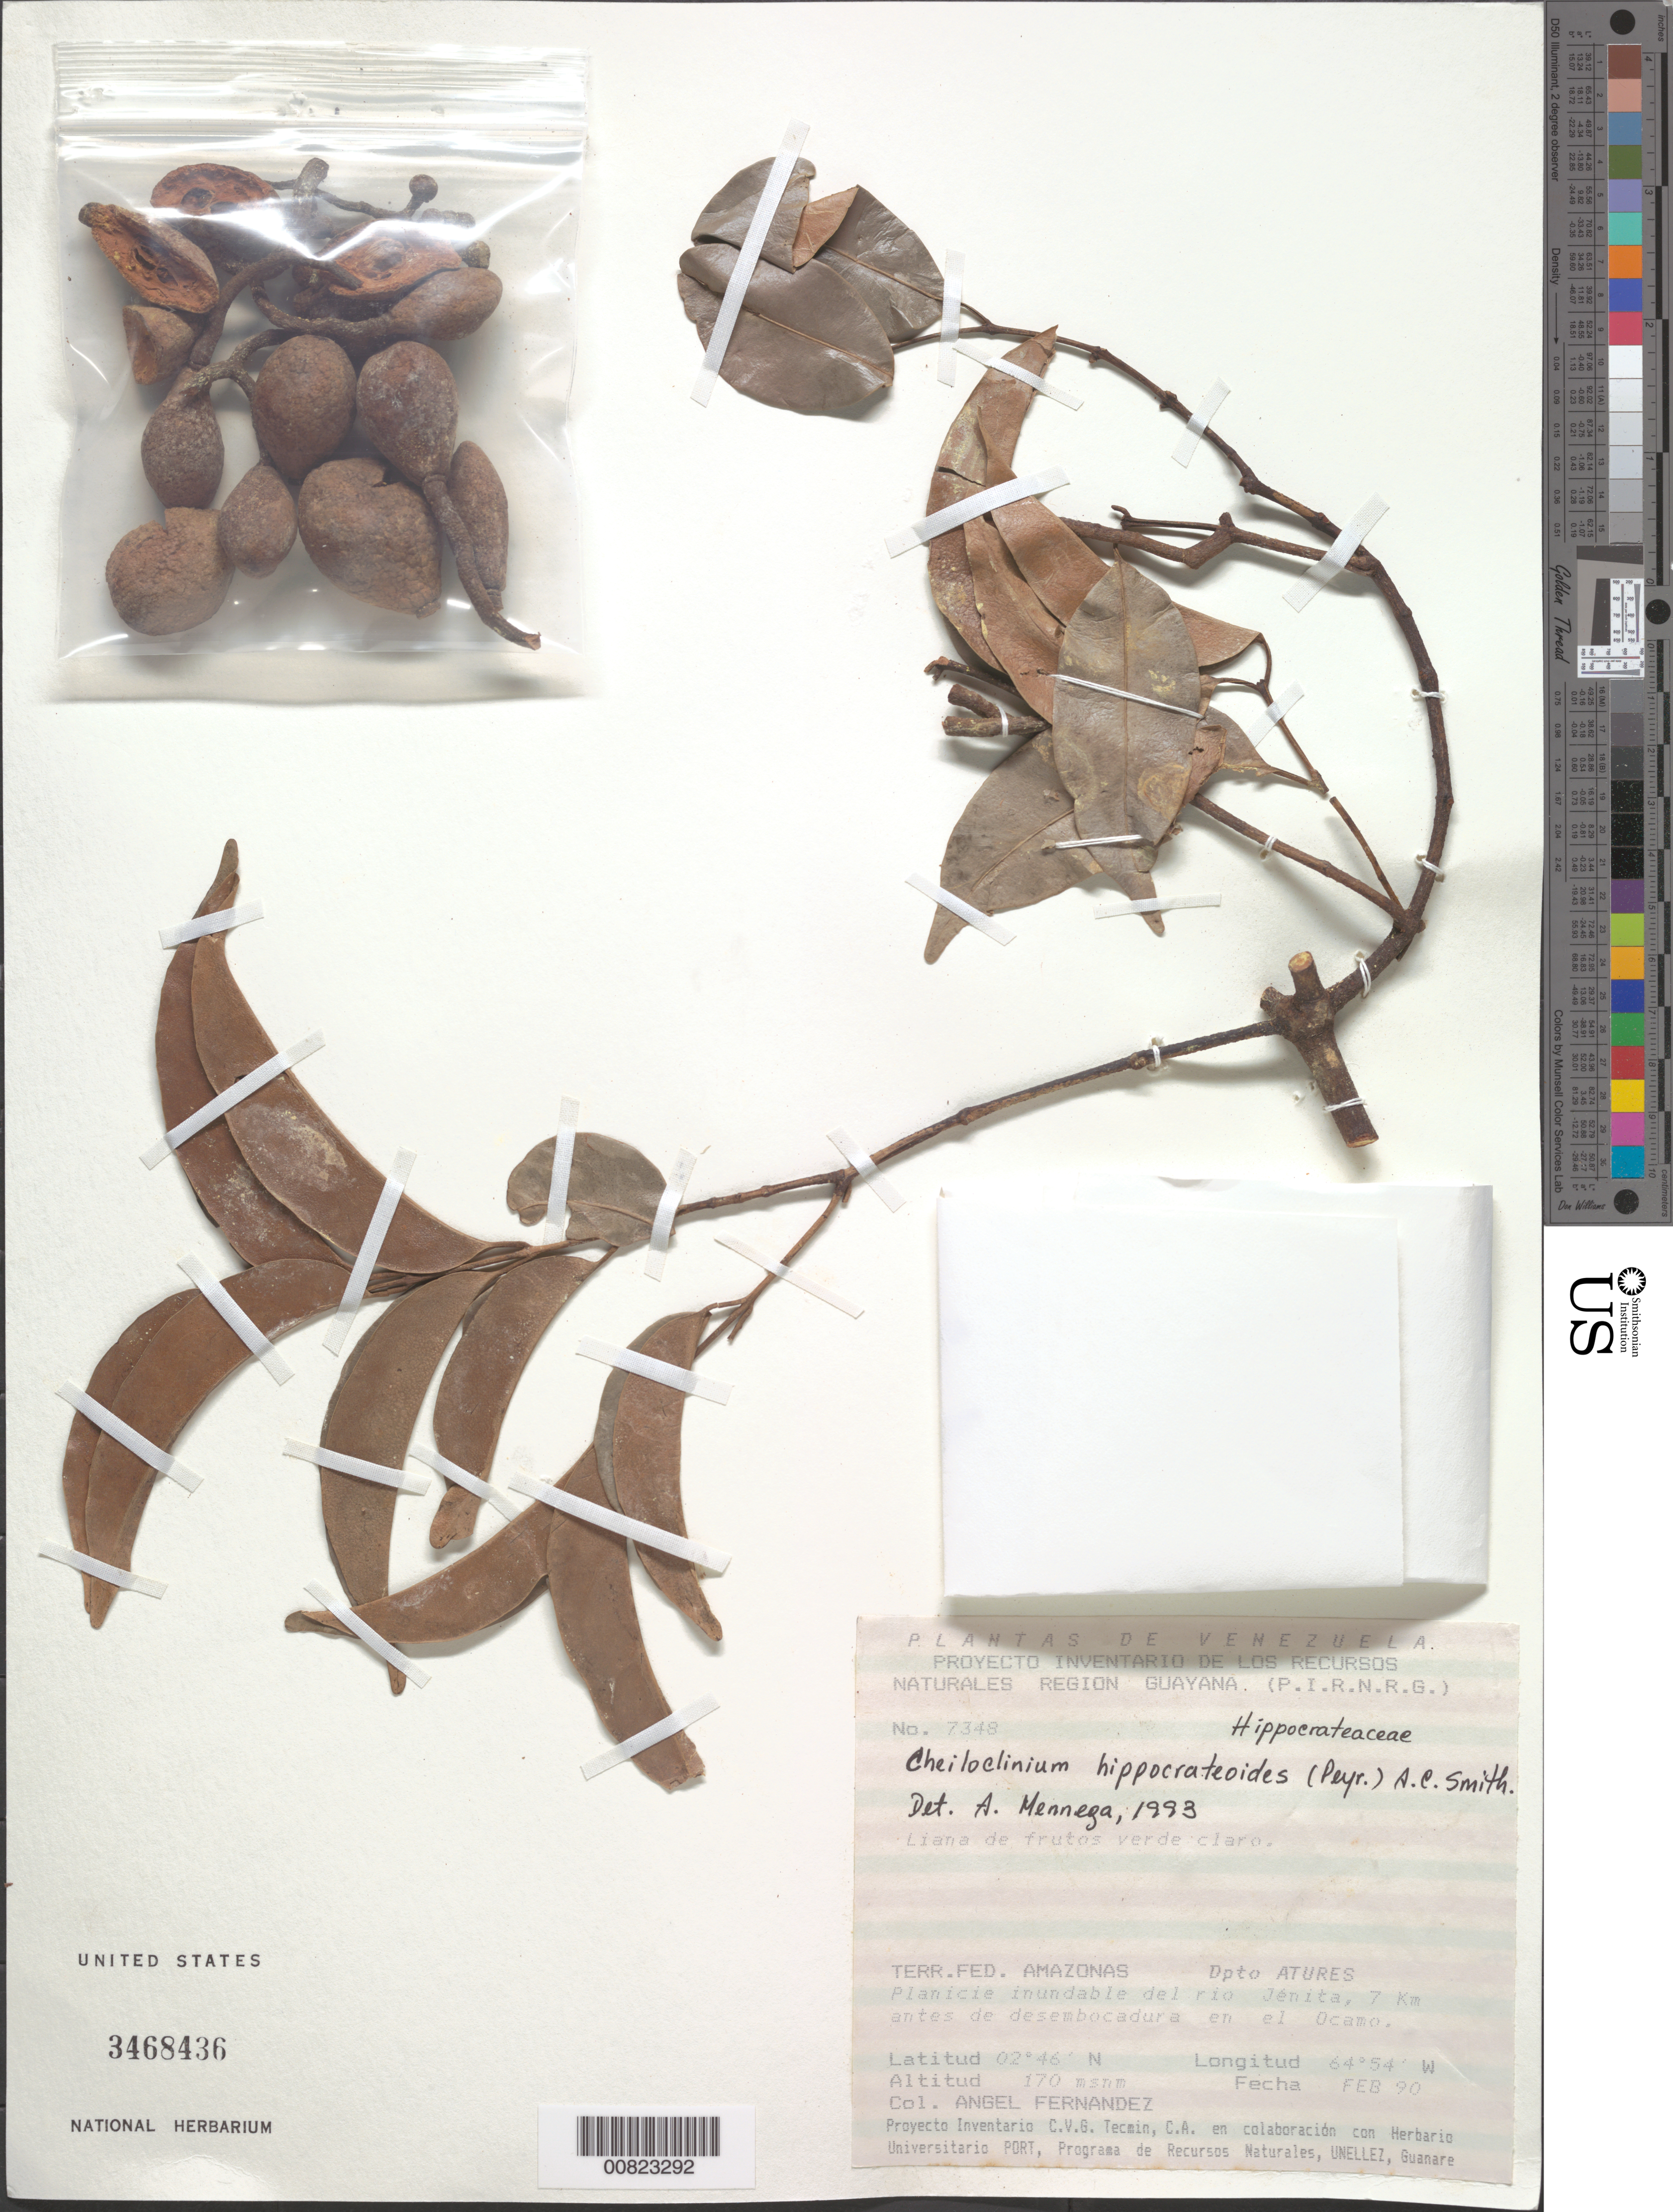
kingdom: Plantae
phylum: Tracheophyta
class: Magnoliopsida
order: Celastrales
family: Celastraceae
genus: Cheiloclinium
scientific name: Cheiloclinium hippocrateoides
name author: (Peyr.) A.C. Sm.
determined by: Mennega, A. M. W.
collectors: A. Fernández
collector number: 7348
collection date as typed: Feb-90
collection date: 1990-02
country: Venezuela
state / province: Amazonas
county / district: Atures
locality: Río Jenita, 7 km antes de desembocadura en el Río Ocamo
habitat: Planicie inundable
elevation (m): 170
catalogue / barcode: US 3468436